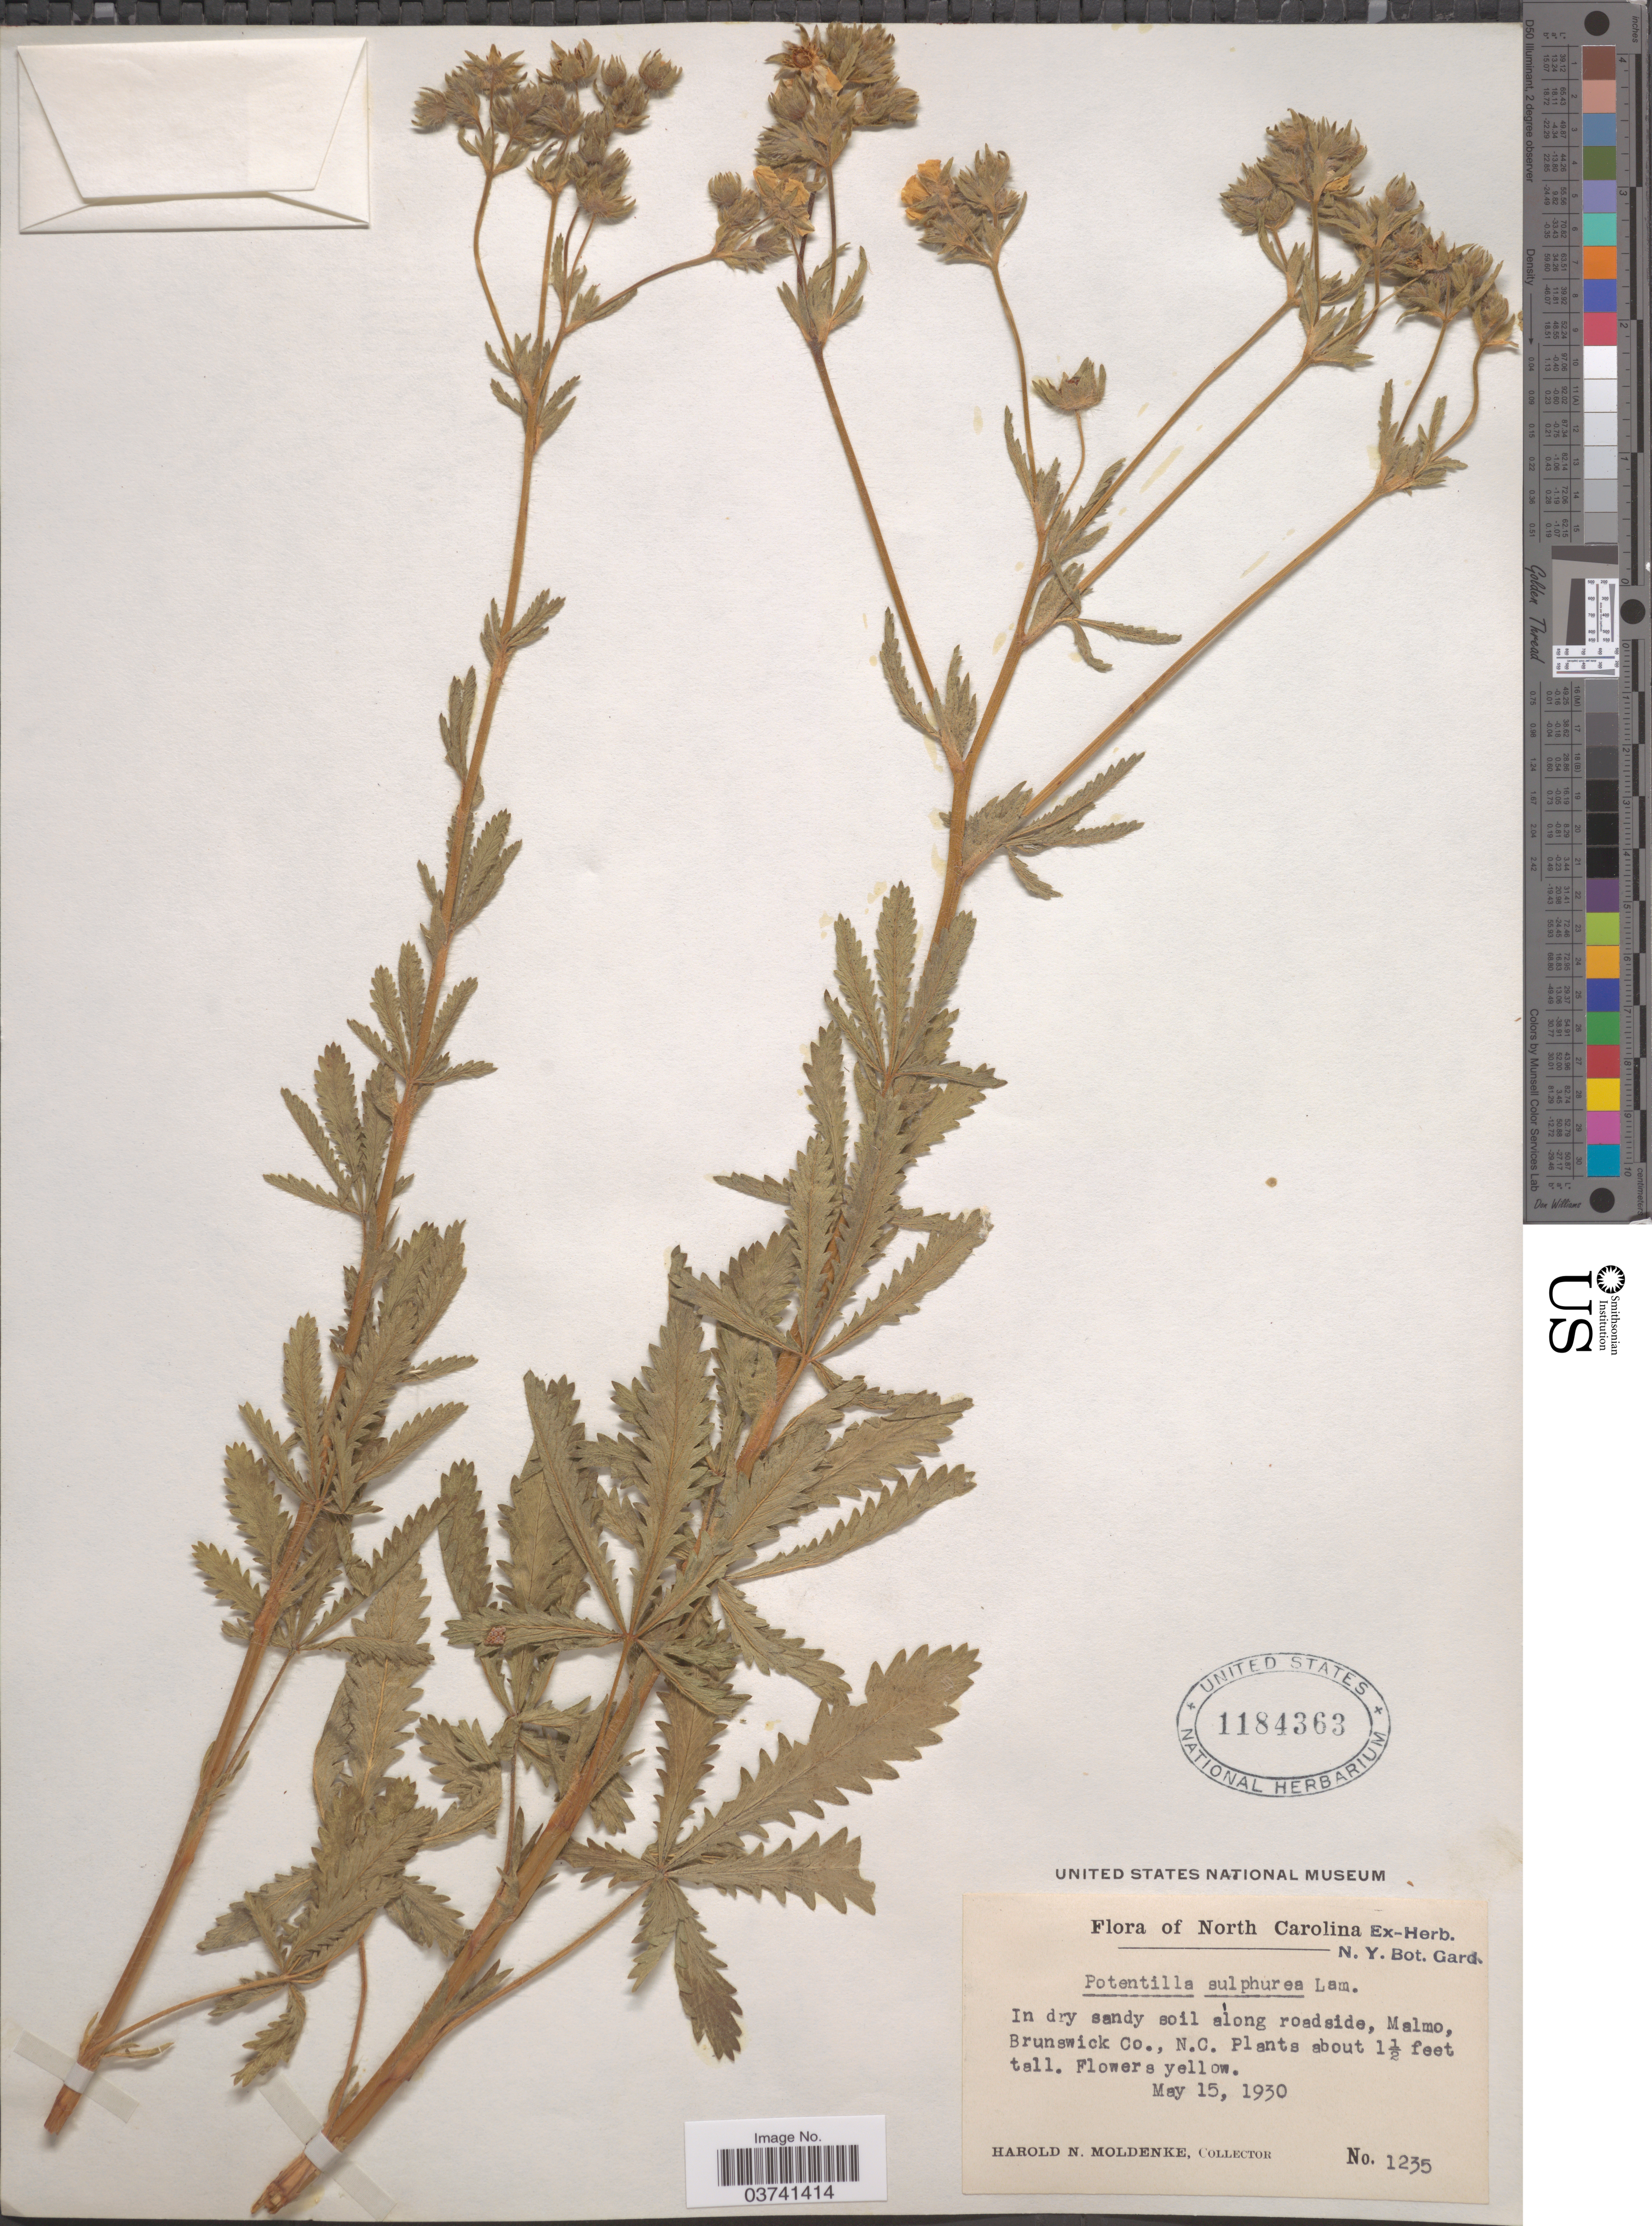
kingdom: Plantae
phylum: Tracheophyta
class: Magnoliopsida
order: Rosales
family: Rosaceae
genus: Potentilla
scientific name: Potentilla recta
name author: L.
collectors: H. N. Moldenke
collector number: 1235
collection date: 1930-05-15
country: United States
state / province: North Carolina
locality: In dry sandy soil along roadside, Malmo, Brunswick Co.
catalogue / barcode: US 1184363